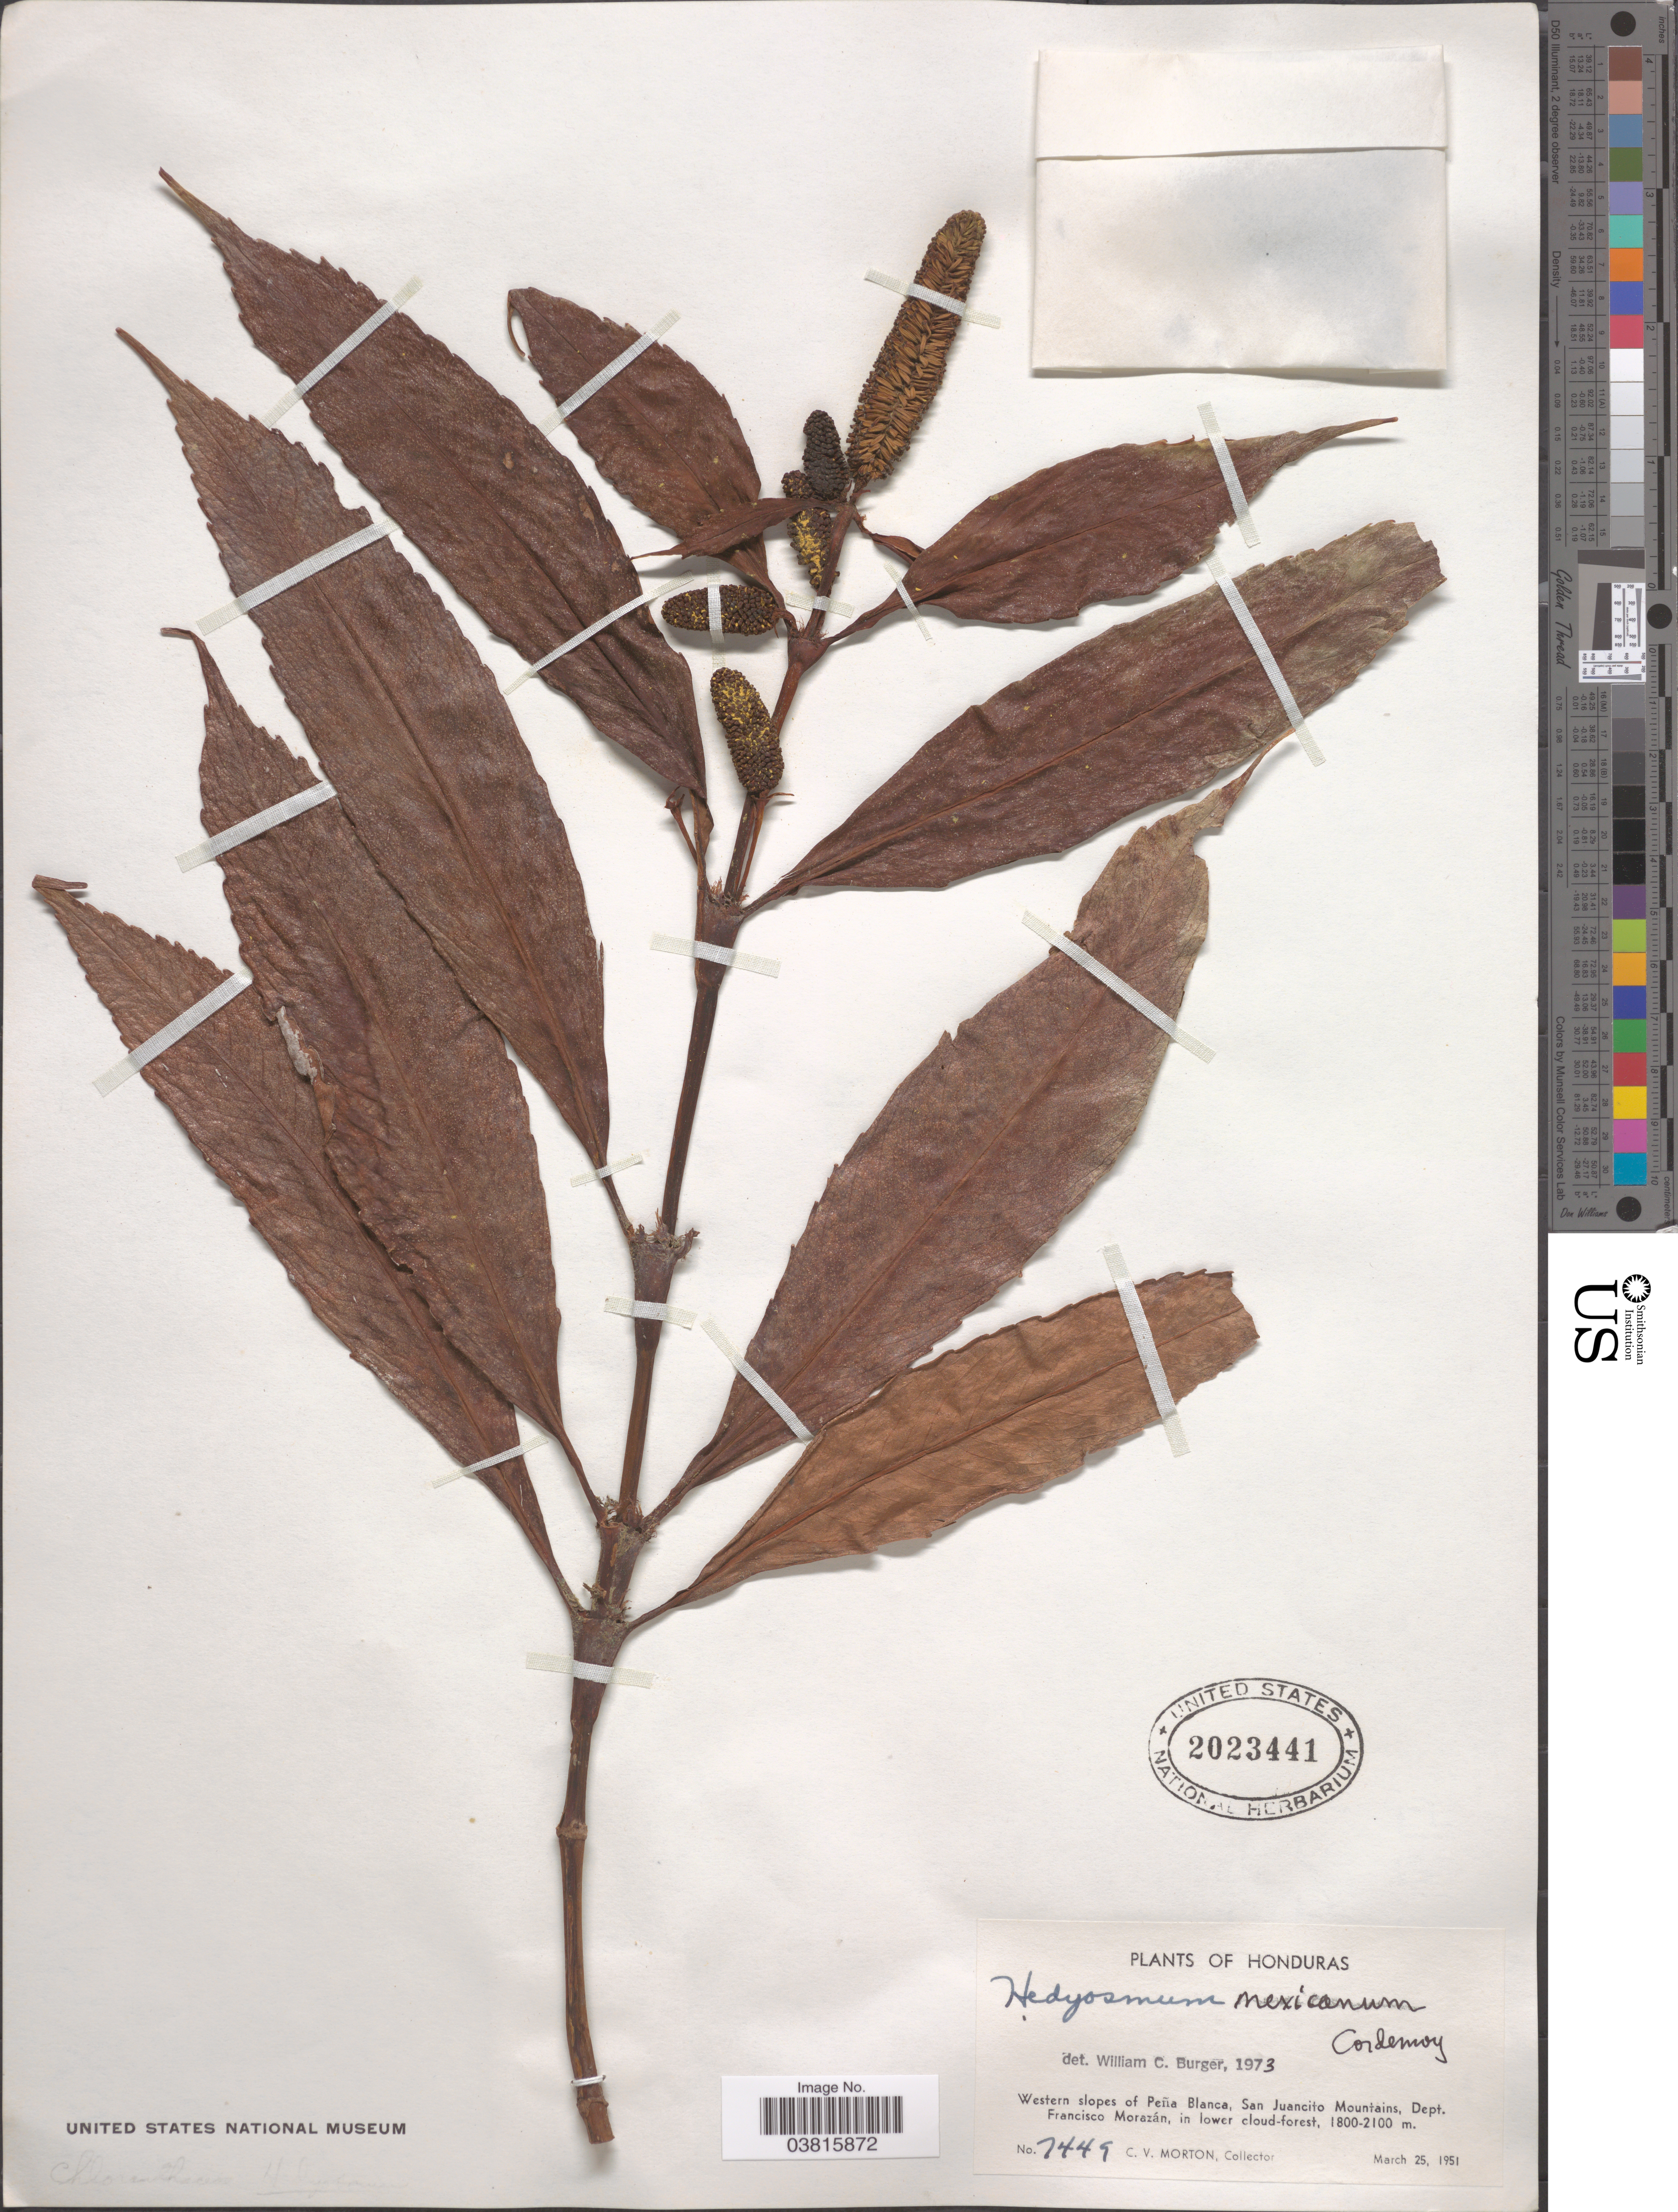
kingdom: Plantae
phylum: Tracheophyta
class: Magnoliopsida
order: Chloranthales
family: Chloranthaceae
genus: Hedyosmum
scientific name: Hedyosmum artocarpus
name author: Solms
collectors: C. V. Morton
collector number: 7449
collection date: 1951-03-25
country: Honduras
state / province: Fco. Morazán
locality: Western slopes of Peña Blanca, San Juancito Mountains, Dept. Francisco Morazán, in lower cloud-forest.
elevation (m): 1800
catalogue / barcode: US 2023441